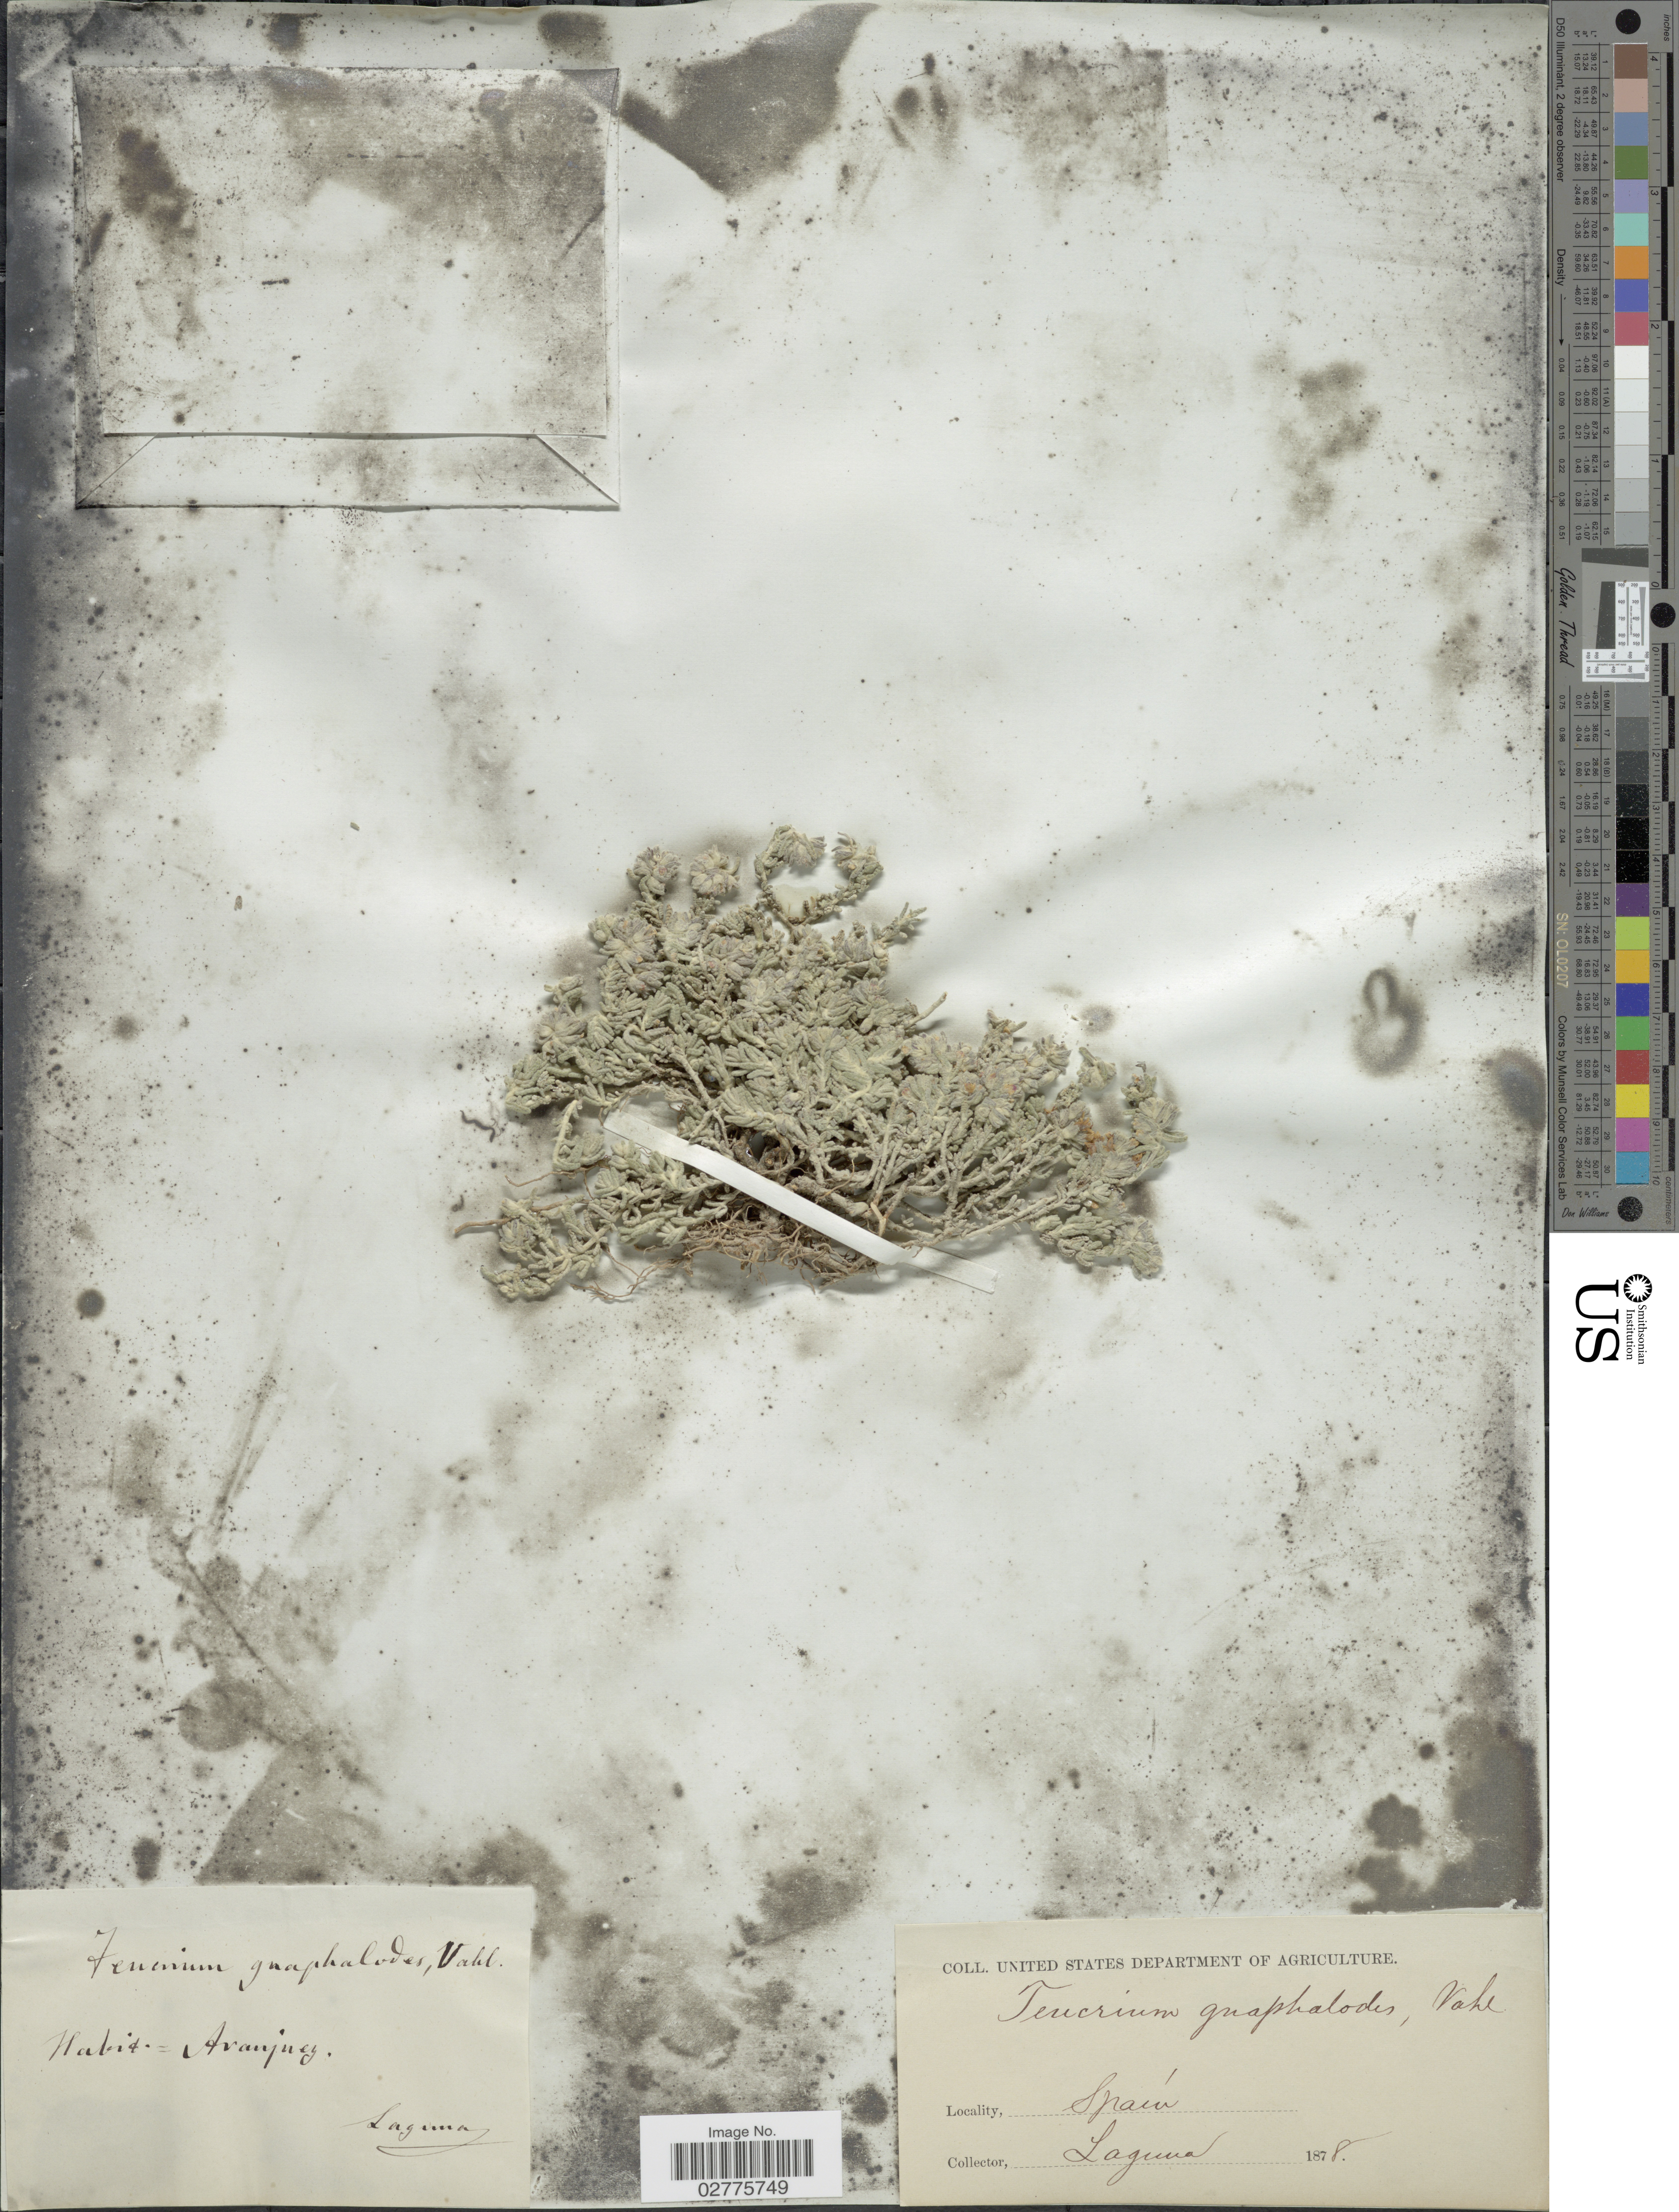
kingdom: Plantae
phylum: Tracheophyta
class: Magnoliopsida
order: Lamiales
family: Lamiaceae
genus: Teucrium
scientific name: Teucrium gnaphalodes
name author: L'Hér.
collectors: -. Laguna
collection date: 1878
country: Spain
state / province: Madrid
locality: Aranjuez.